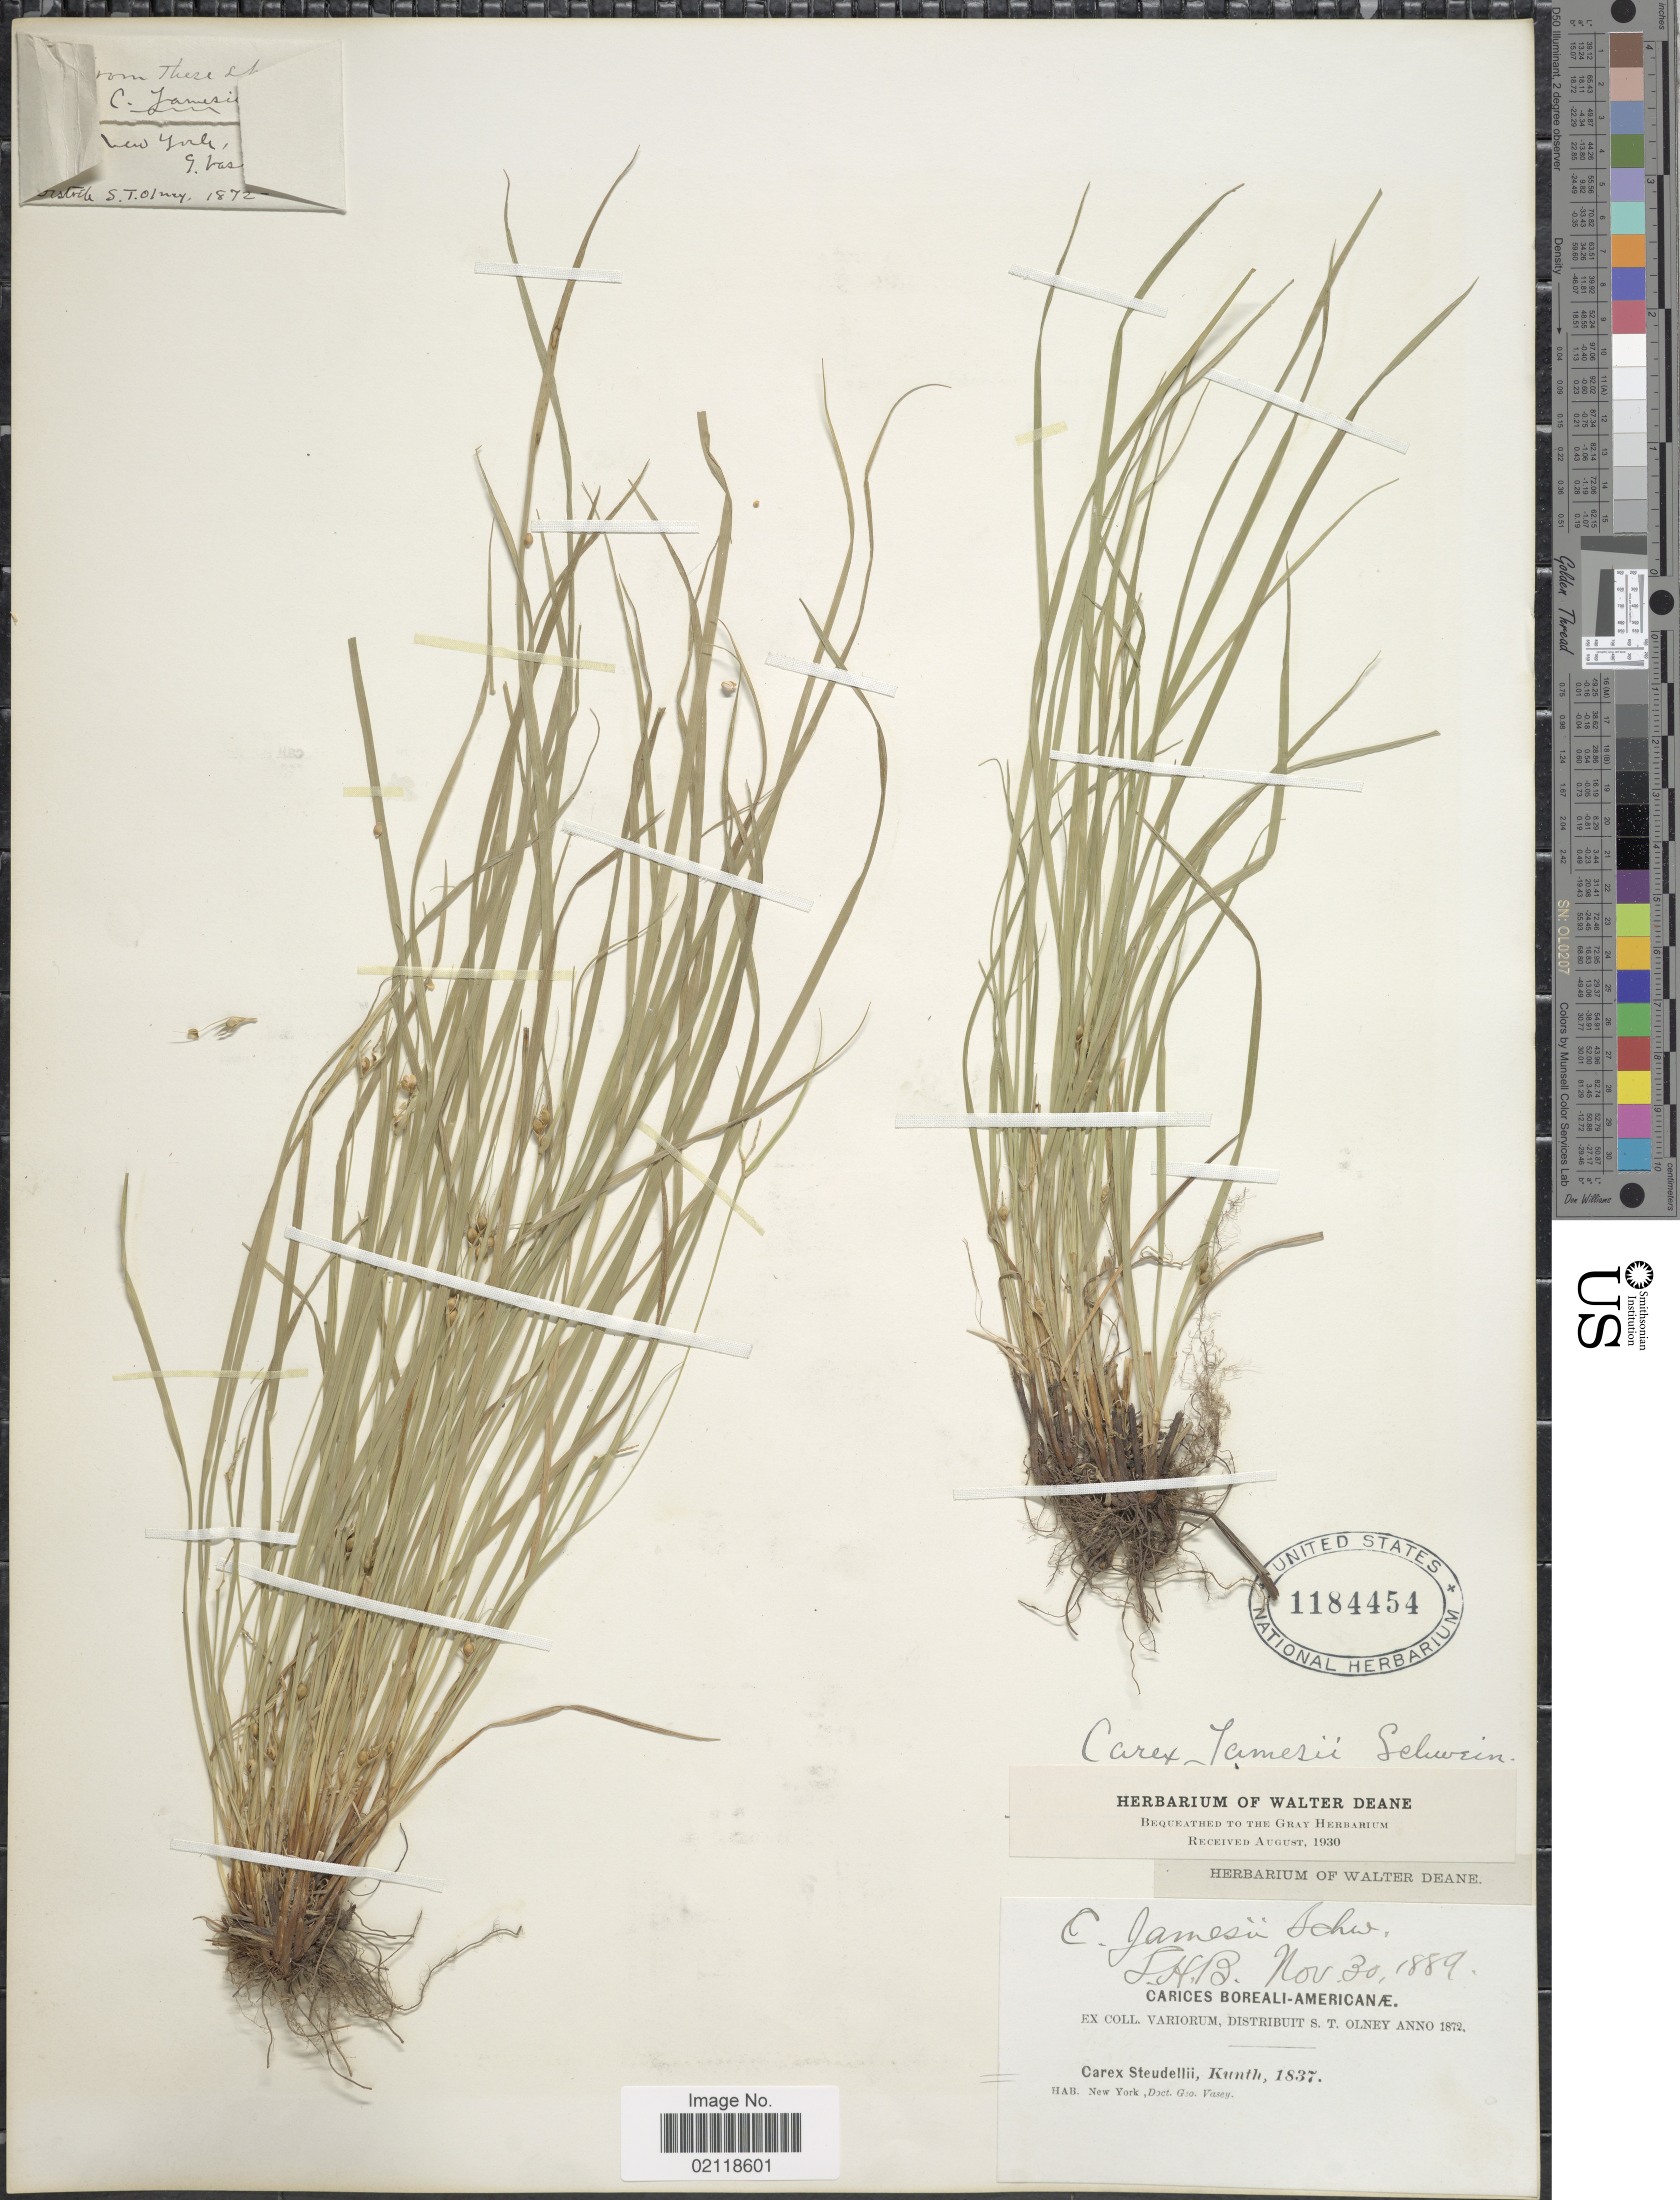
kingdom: Plantae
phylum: Tracheophyta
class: Liliopsida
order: Poales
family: Cyperaceae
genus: Carex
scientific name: Carex jamesii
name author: Schwein.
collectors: G. Vasey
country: United States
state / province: New York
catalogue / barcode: US 1184454